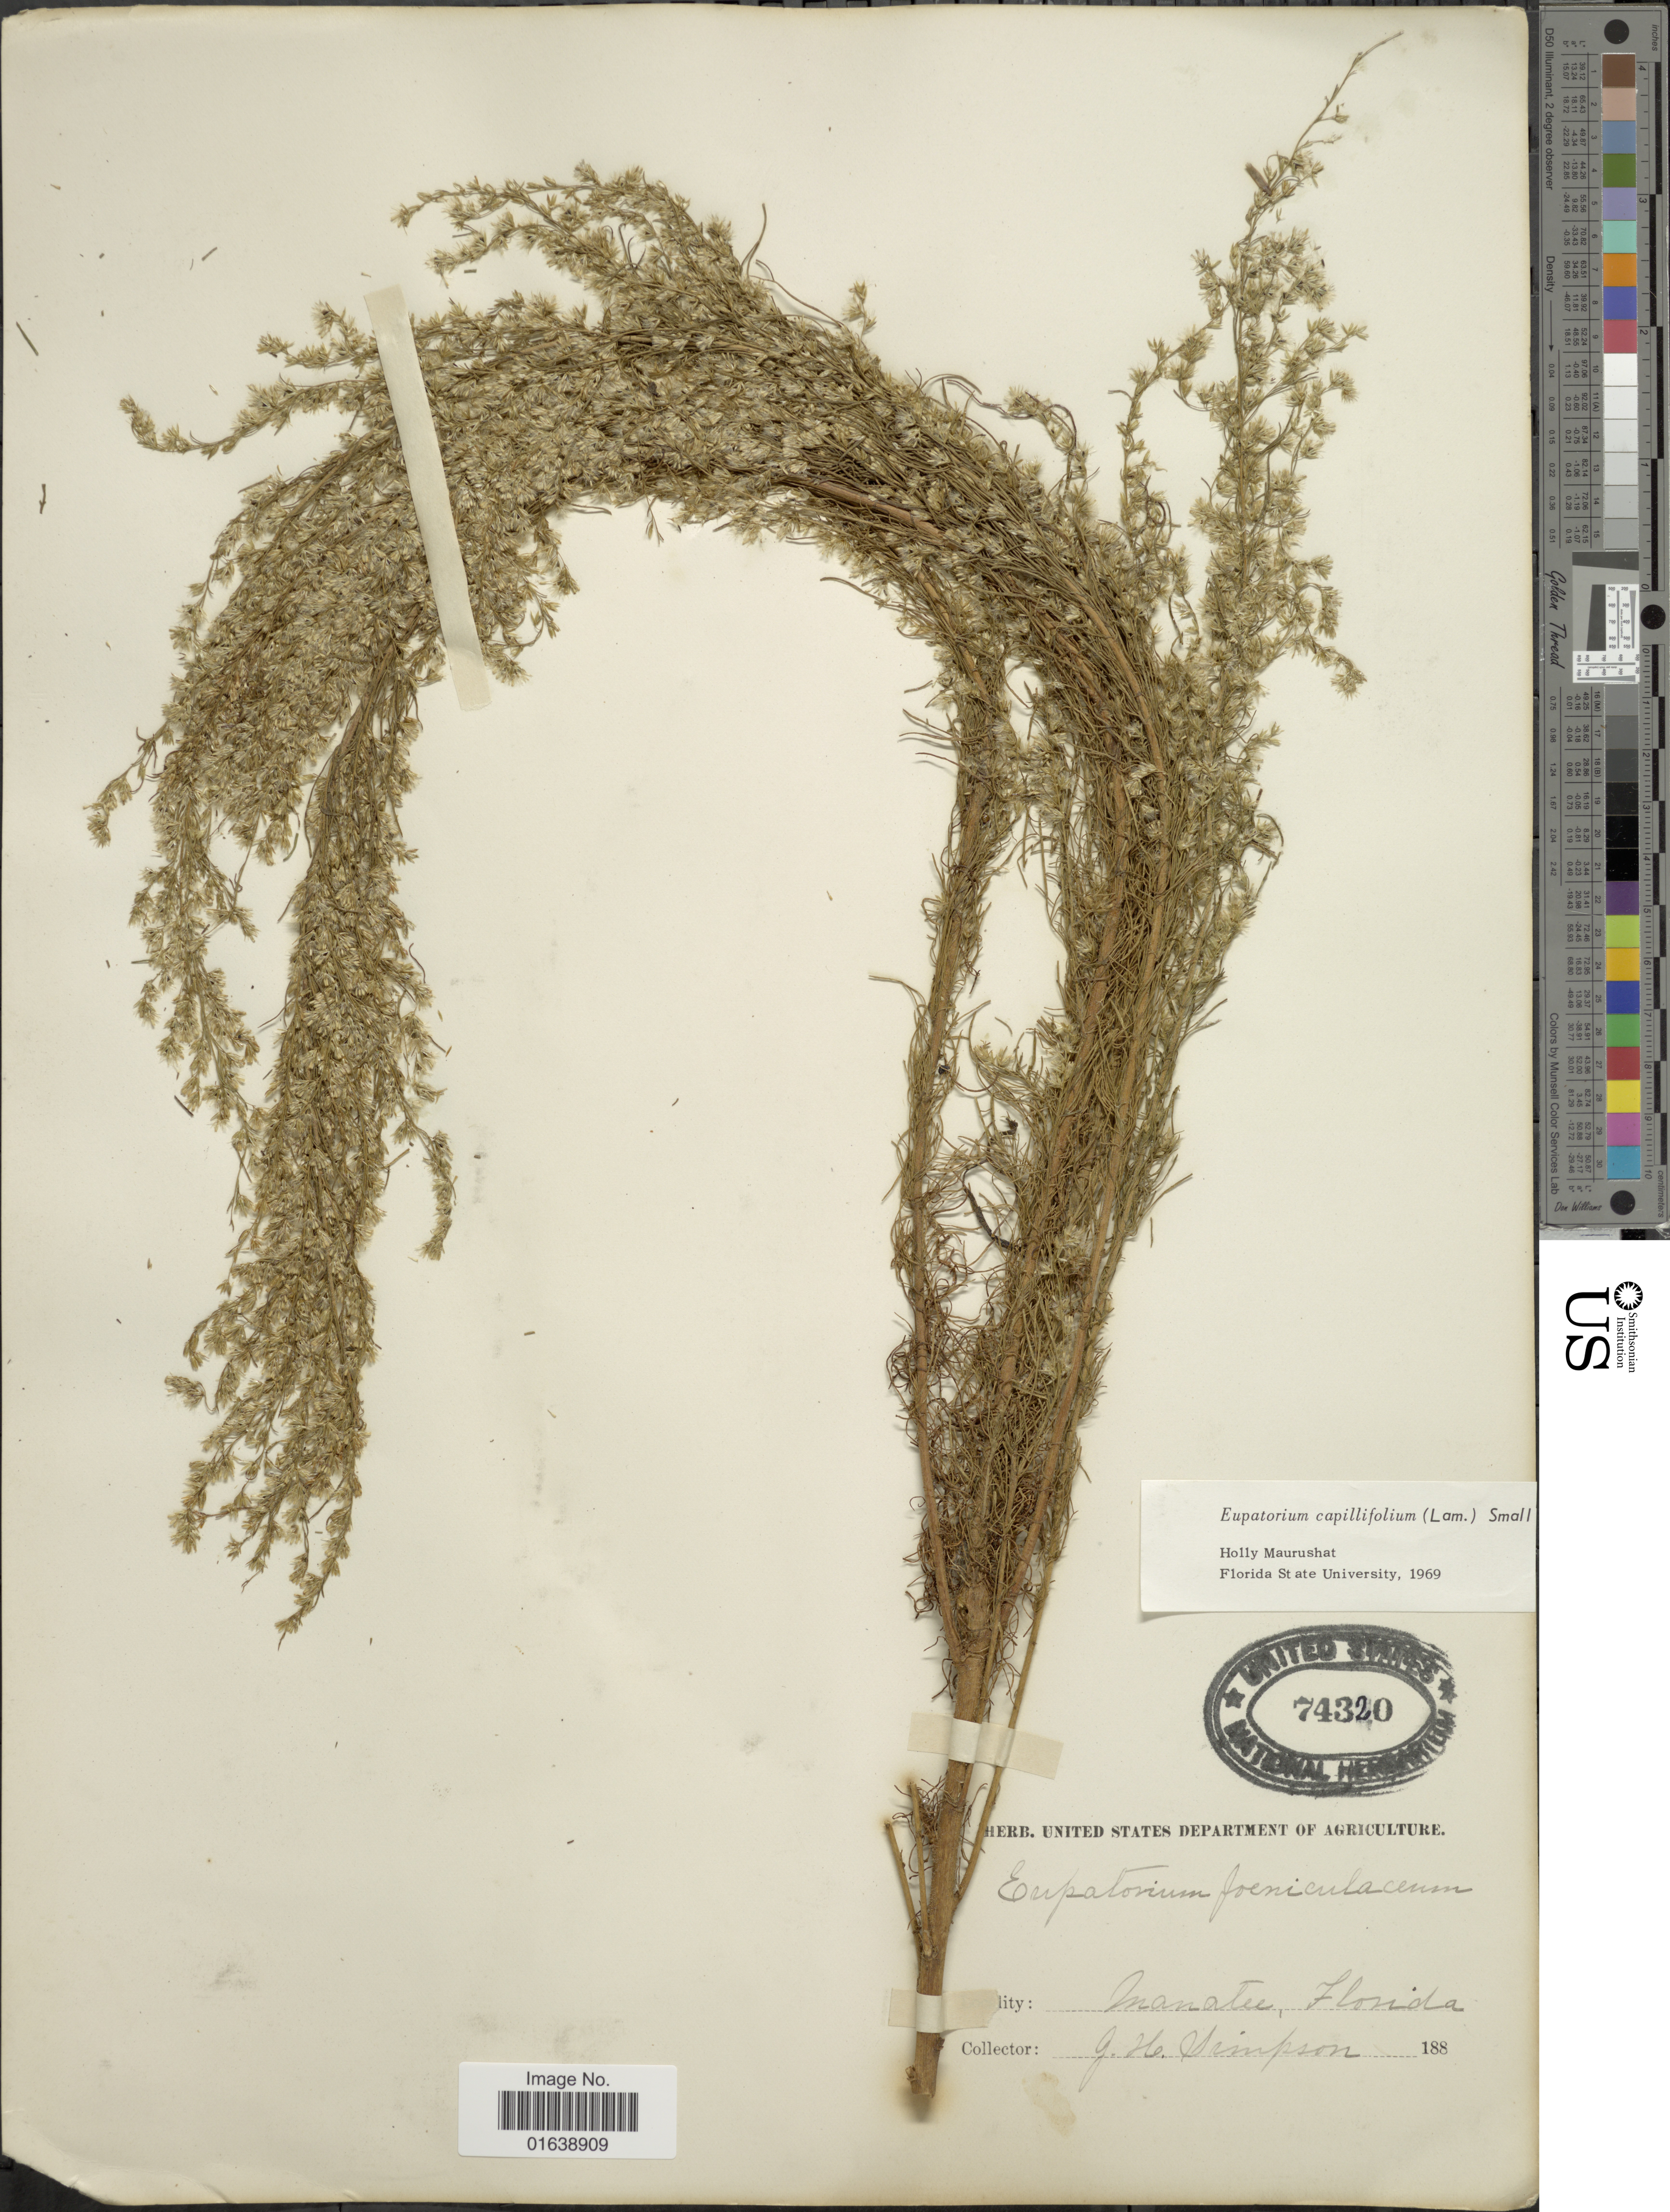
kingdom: Plantae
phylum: Tracheophyta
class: Magnoliopsida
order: Asterales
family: Asteraceae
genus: Eupatorium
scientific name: Eupatorium capillifolium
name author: (Lam.) Small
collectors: G. Simpson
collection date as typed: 188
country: United States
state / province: Florida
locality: Manatee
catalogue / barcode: US 74320